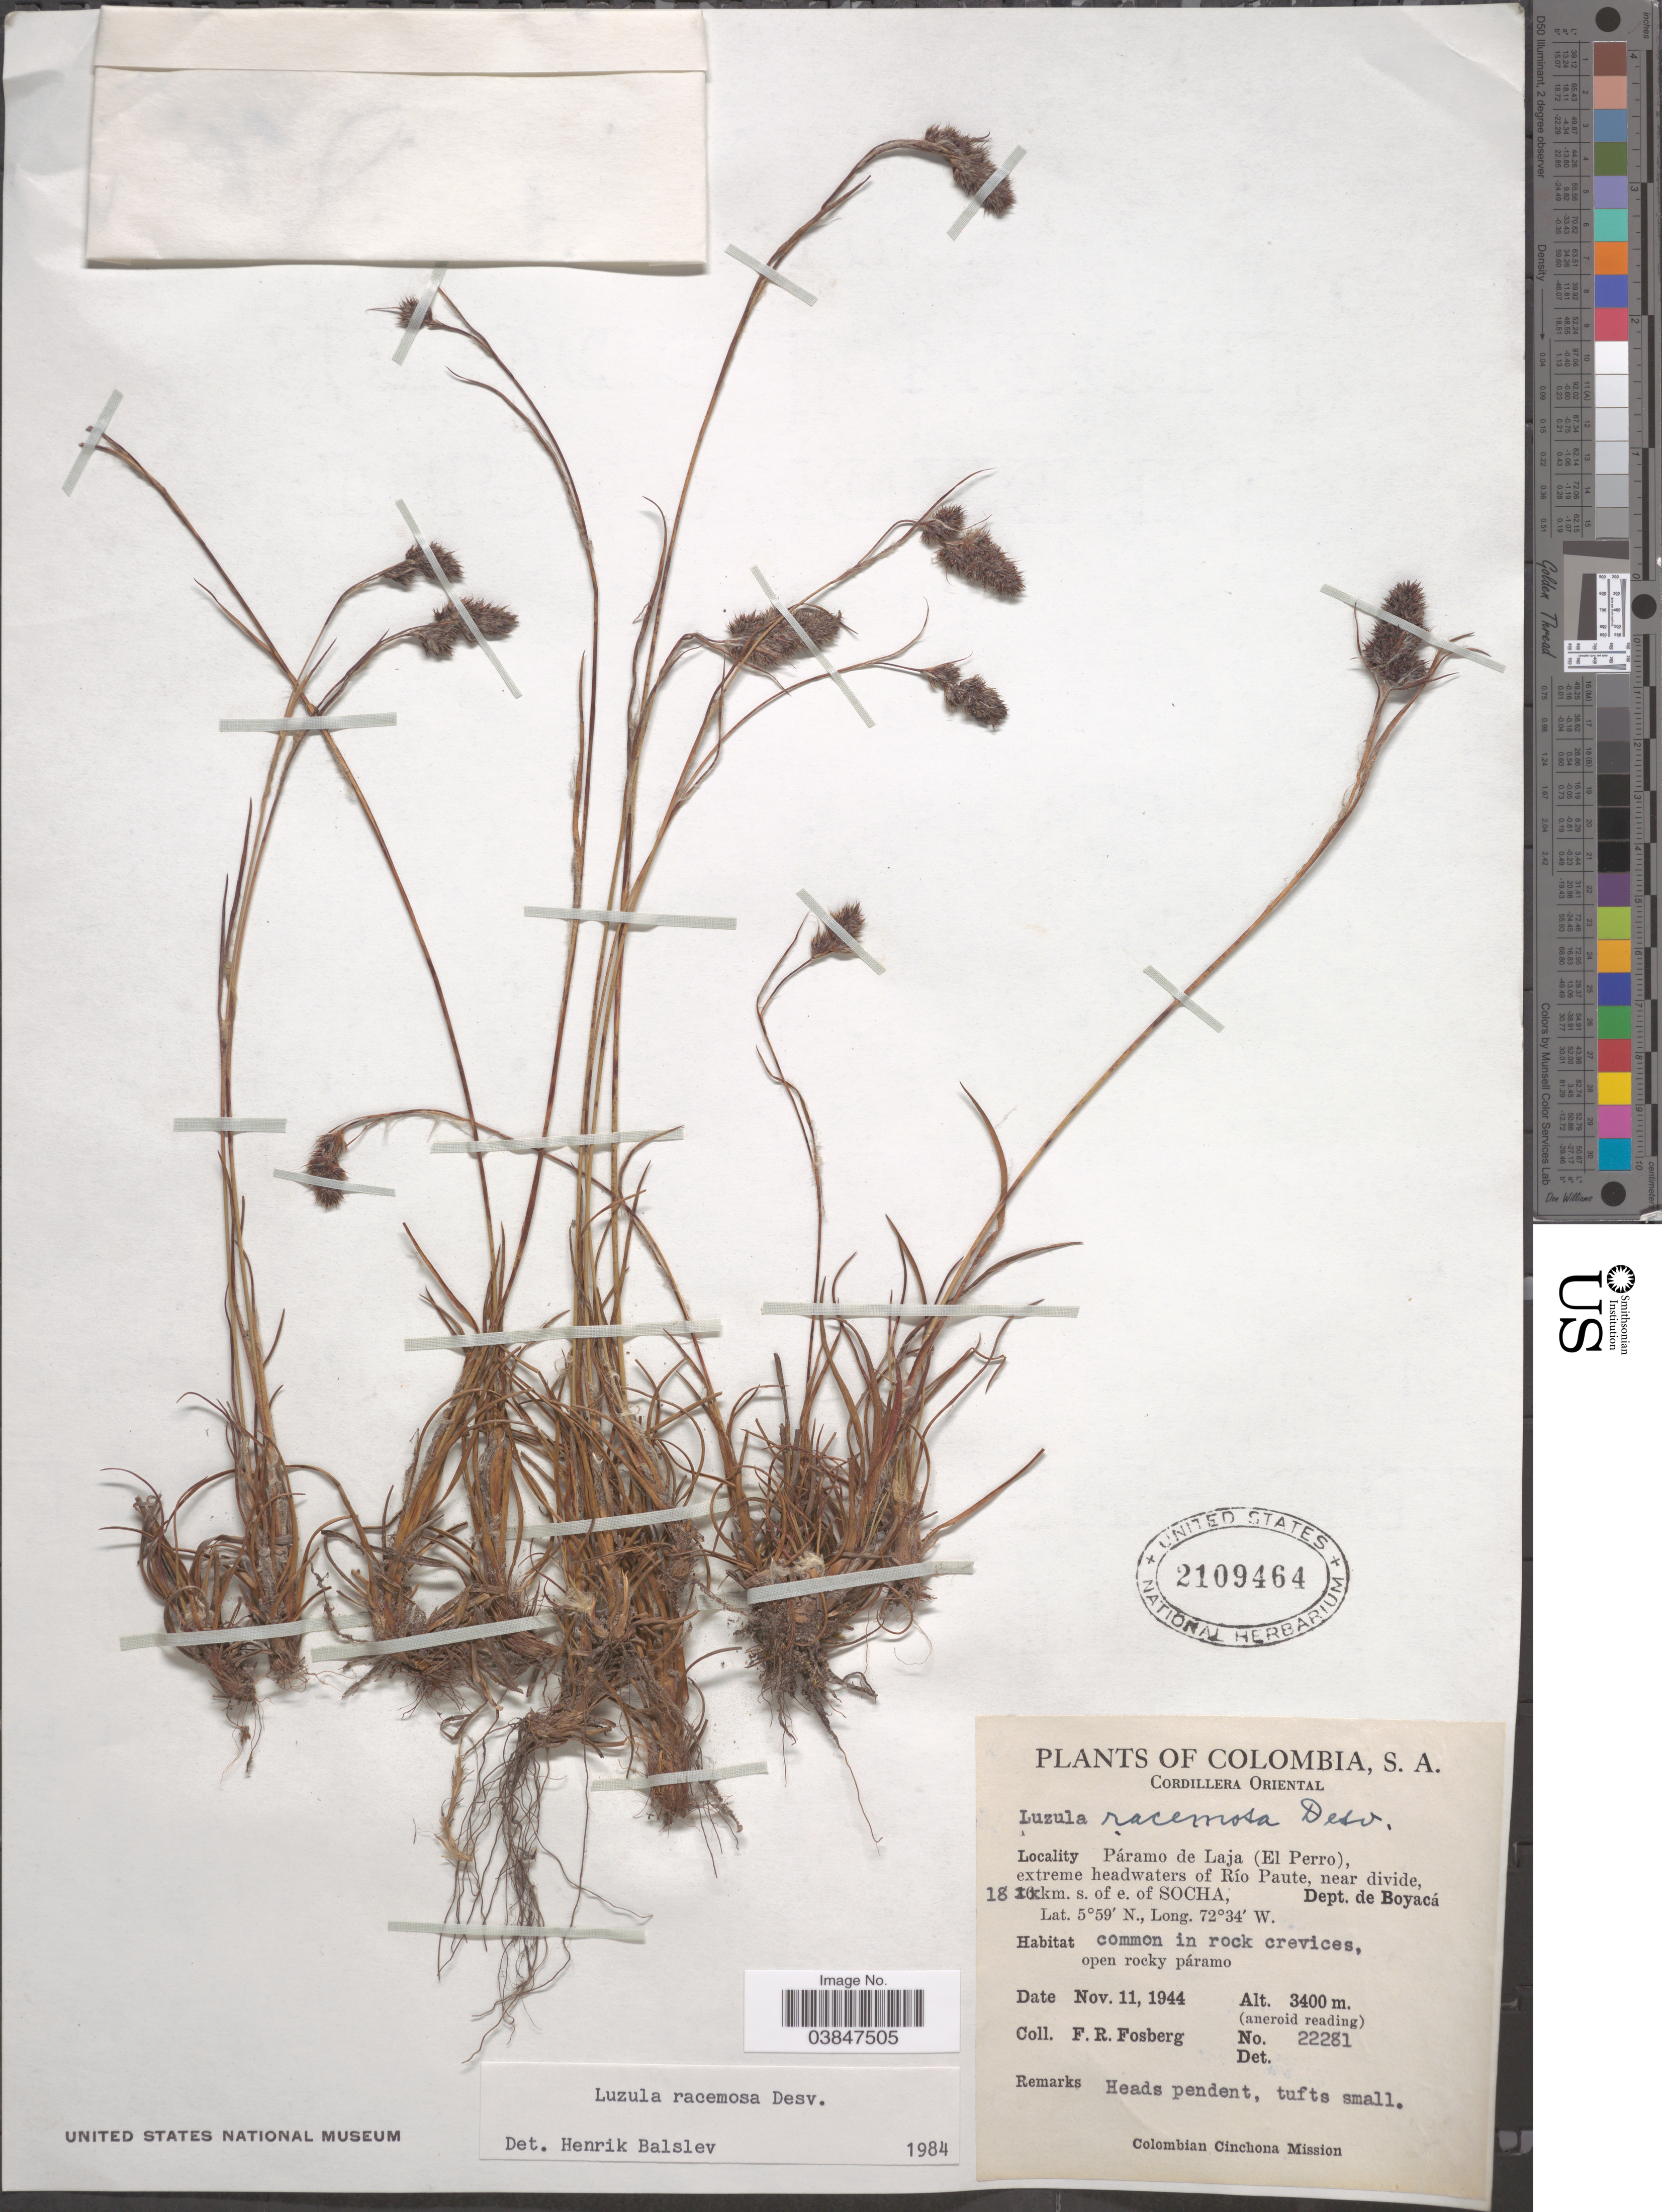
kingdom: Plantae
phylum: Tracheophyta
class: Liliopsida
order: Poales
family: Juncaceae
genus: Luzula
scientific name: Luzula racemosa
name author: Desv.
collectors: F. R. Fosberg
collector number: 22281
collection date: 1944-11-11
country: Colombia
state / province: Boyacá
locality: Cordillera Oriental. Páramo de Laja (El Perro), extreme headwaters of Río Paute, near divide, 18 km. s. of e. Socha, Dept. de Boyacá.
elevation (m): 3400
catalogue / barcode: US 2109464